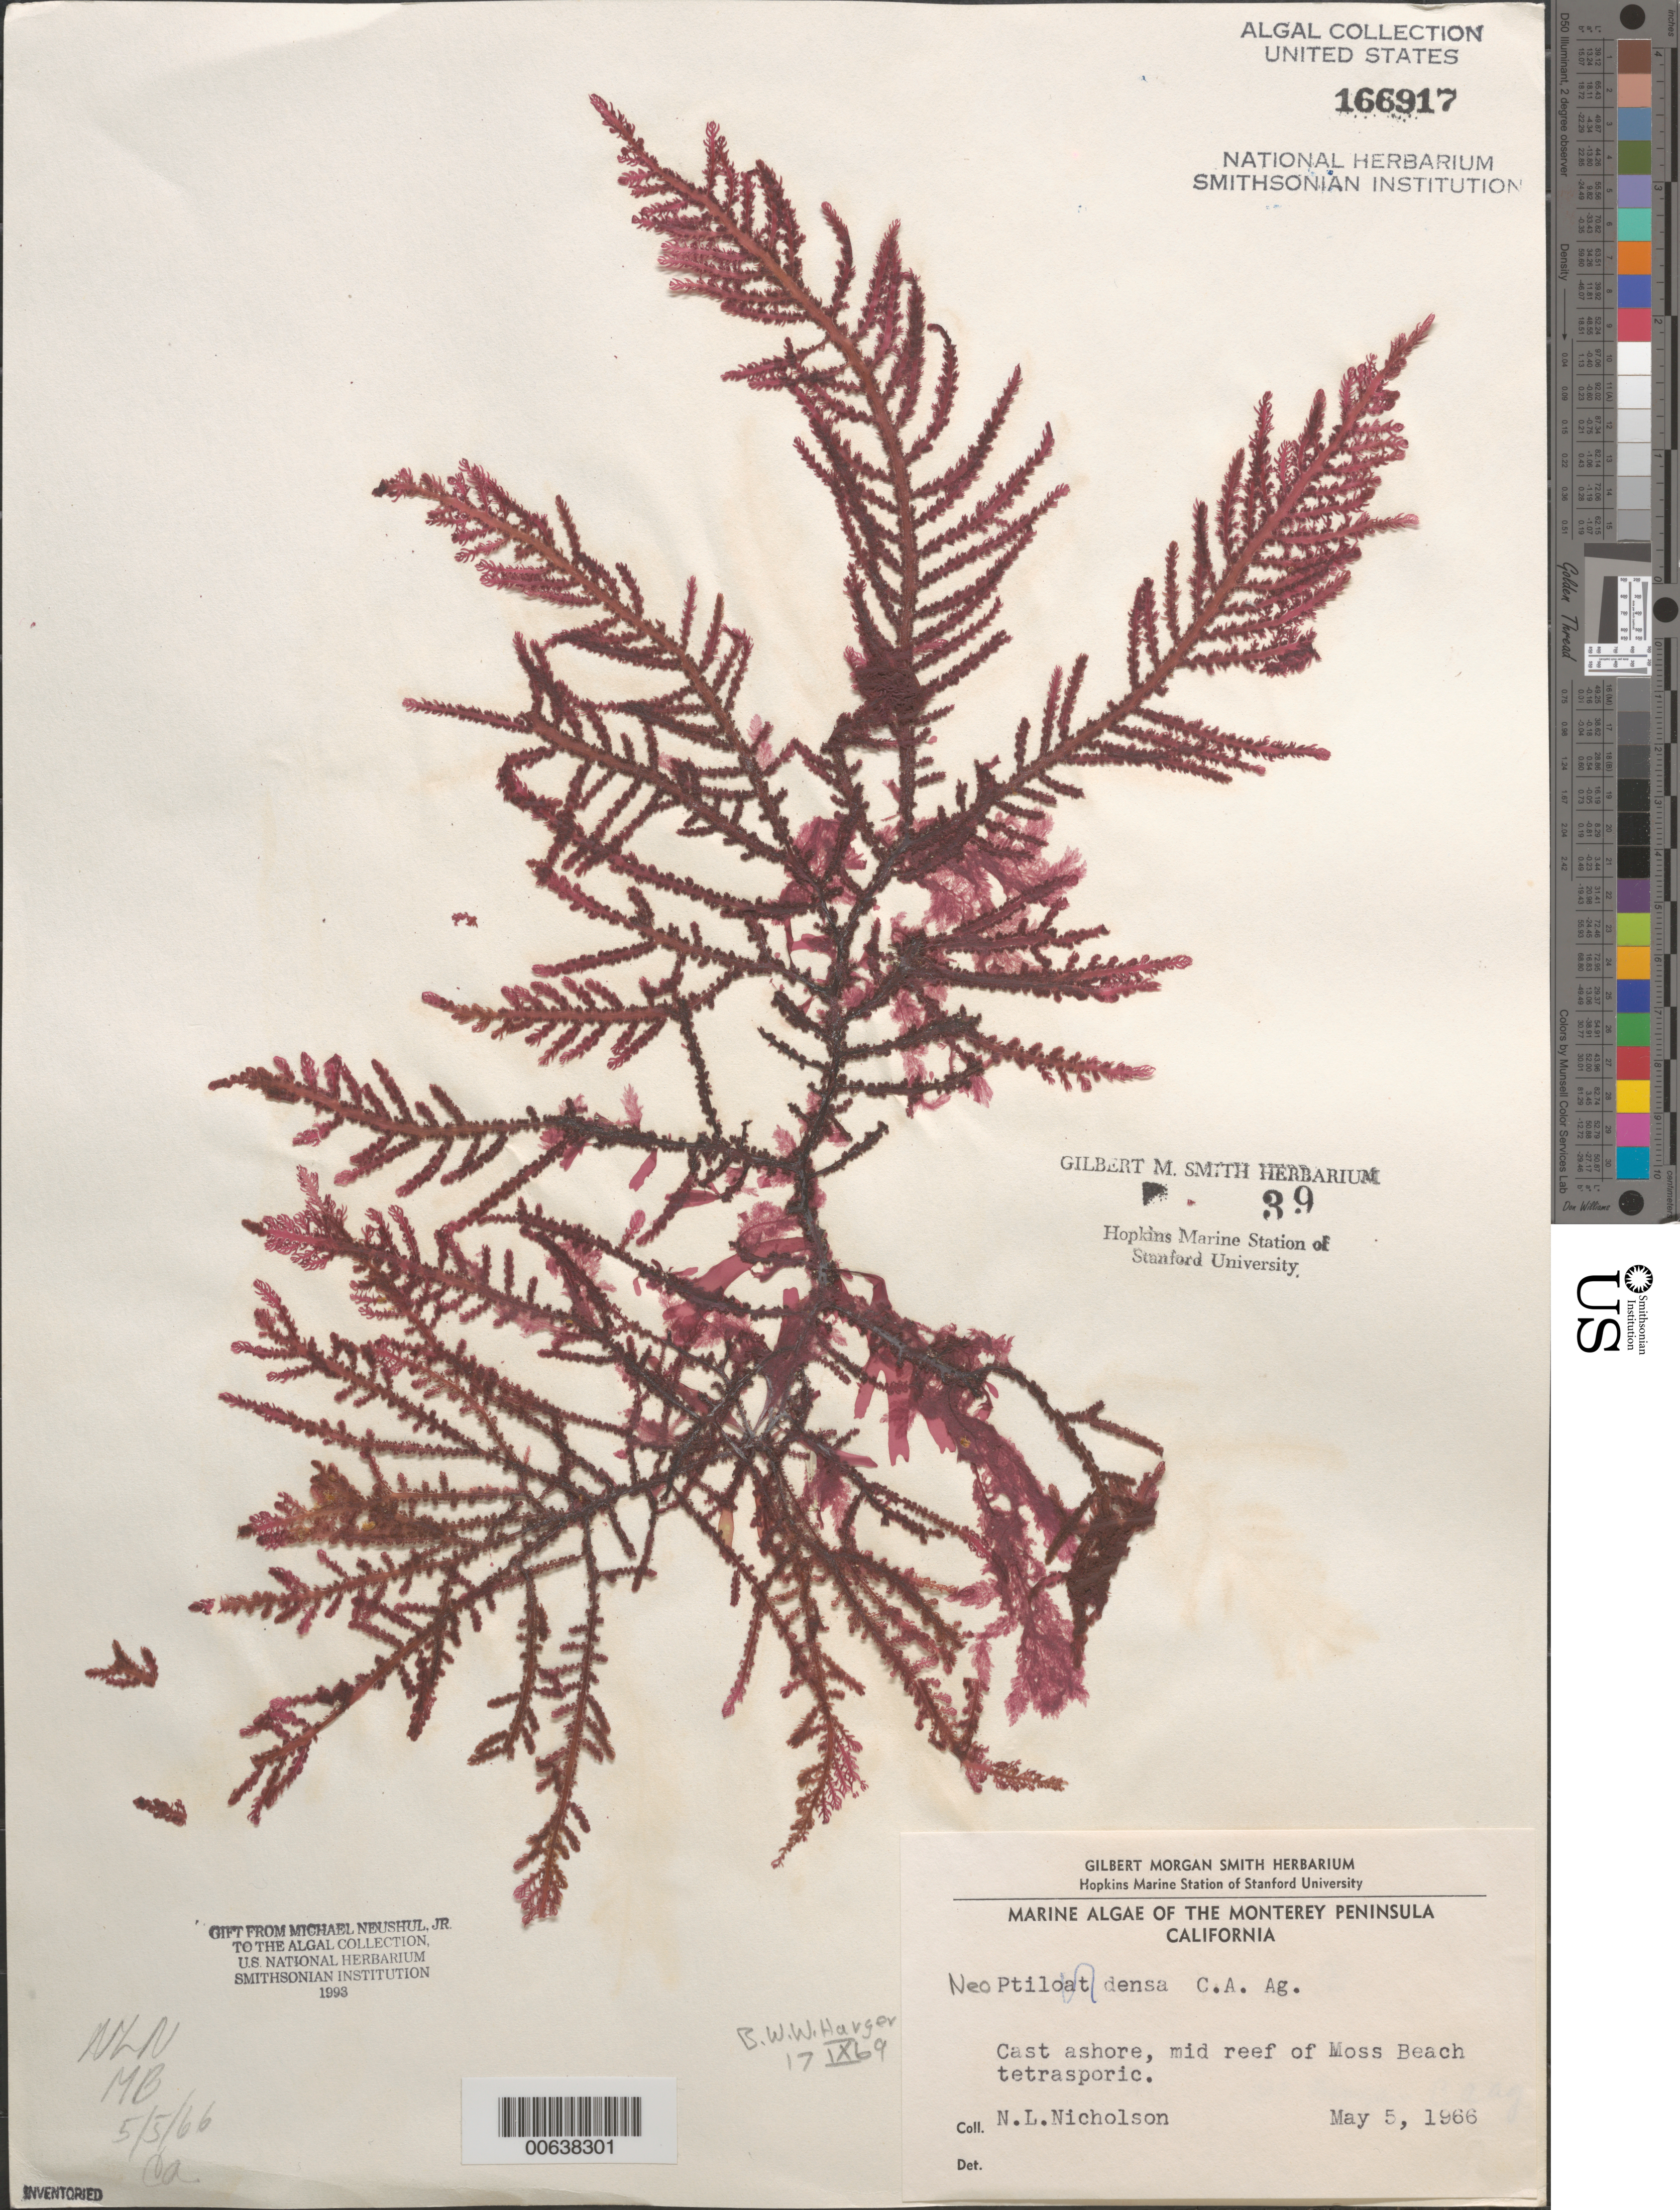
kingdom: Plantae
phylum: Rhodophyta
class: Florideophyceae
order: Ceramiales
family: Wrangeliaceae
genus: Ptilota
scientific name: Ptilota densa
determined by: Algae name updating Project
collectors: N. Nicholson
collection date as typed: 05 May 1966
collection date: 1966-05-05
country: United States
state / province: California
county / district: Monterey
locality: Middle reef of Moss Beach, Monterey Peninsula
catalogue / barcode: US 166817